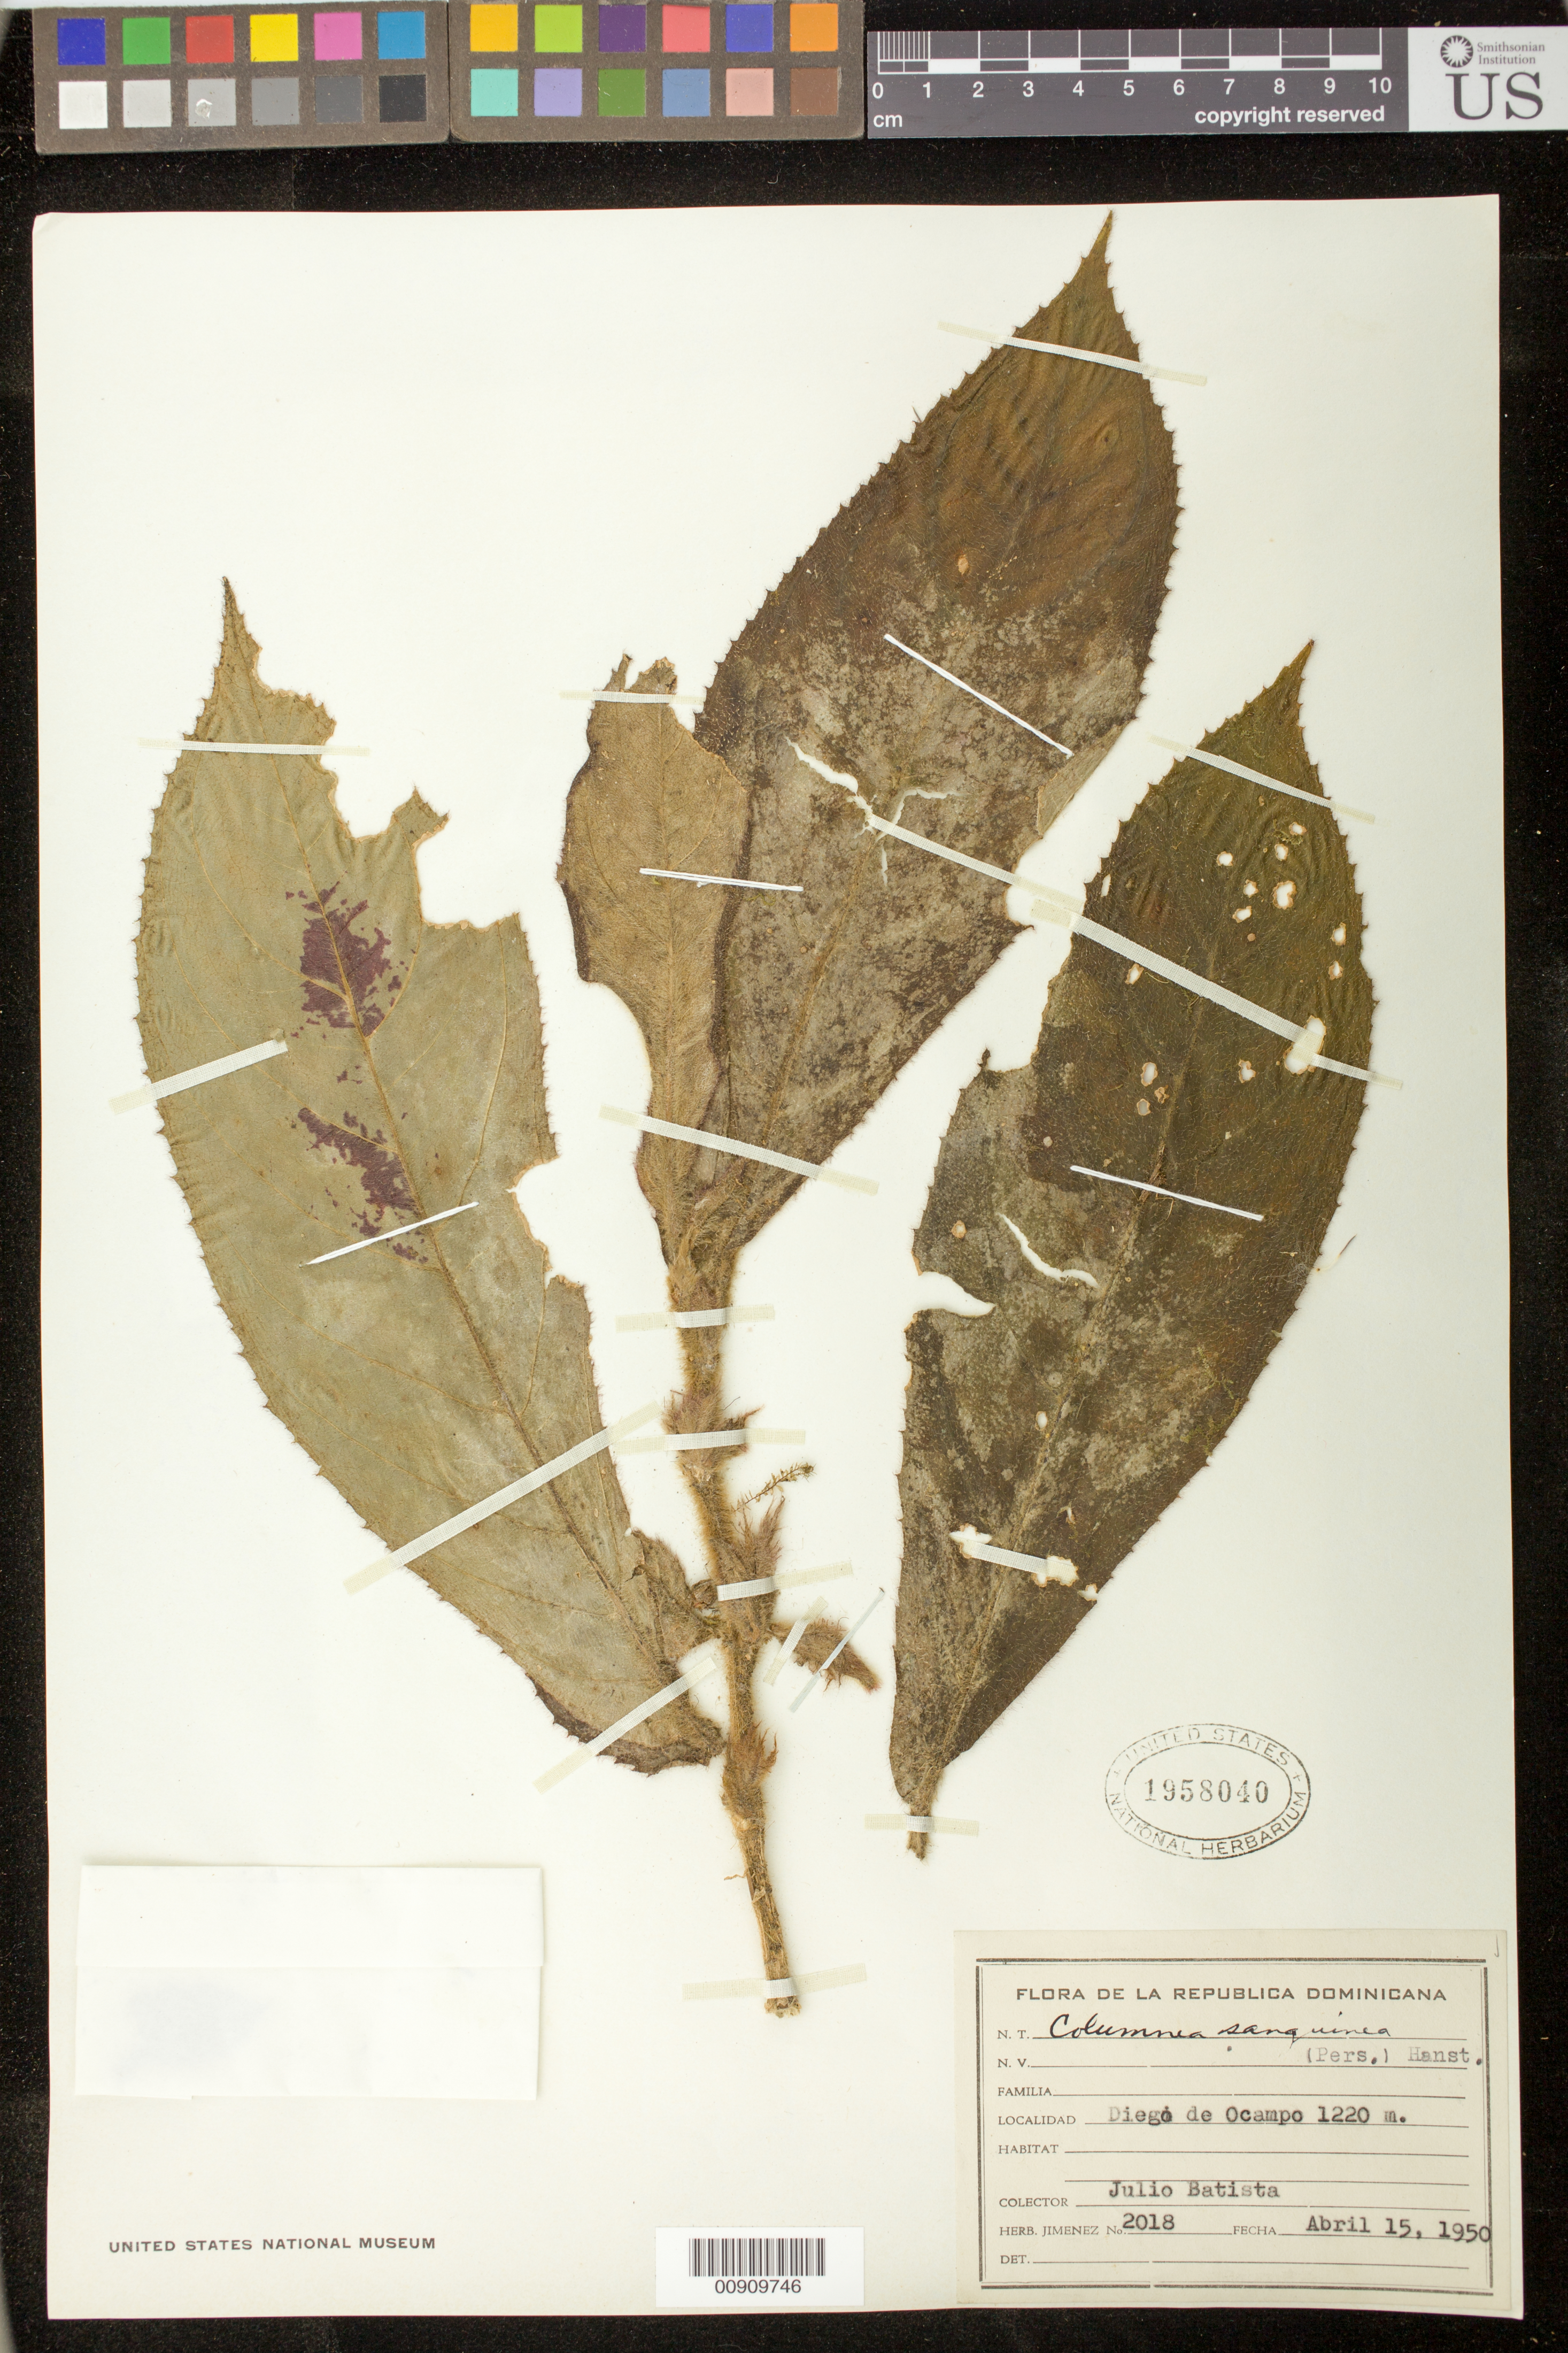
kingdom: Plantae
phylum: Tracheophyta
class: Magnoliopsida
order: Lamiales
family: Gesneriaceae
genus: Columnea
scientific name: Columnea sanguinea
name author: (Pers.) Hanst.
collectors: J. Batista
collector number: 2018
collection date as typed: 15 Apr 1950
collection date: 1950-04-15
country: Dominican Republic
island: Hispaniola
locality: Diego de Ocampo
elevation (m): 1220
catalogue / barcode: US 1958040